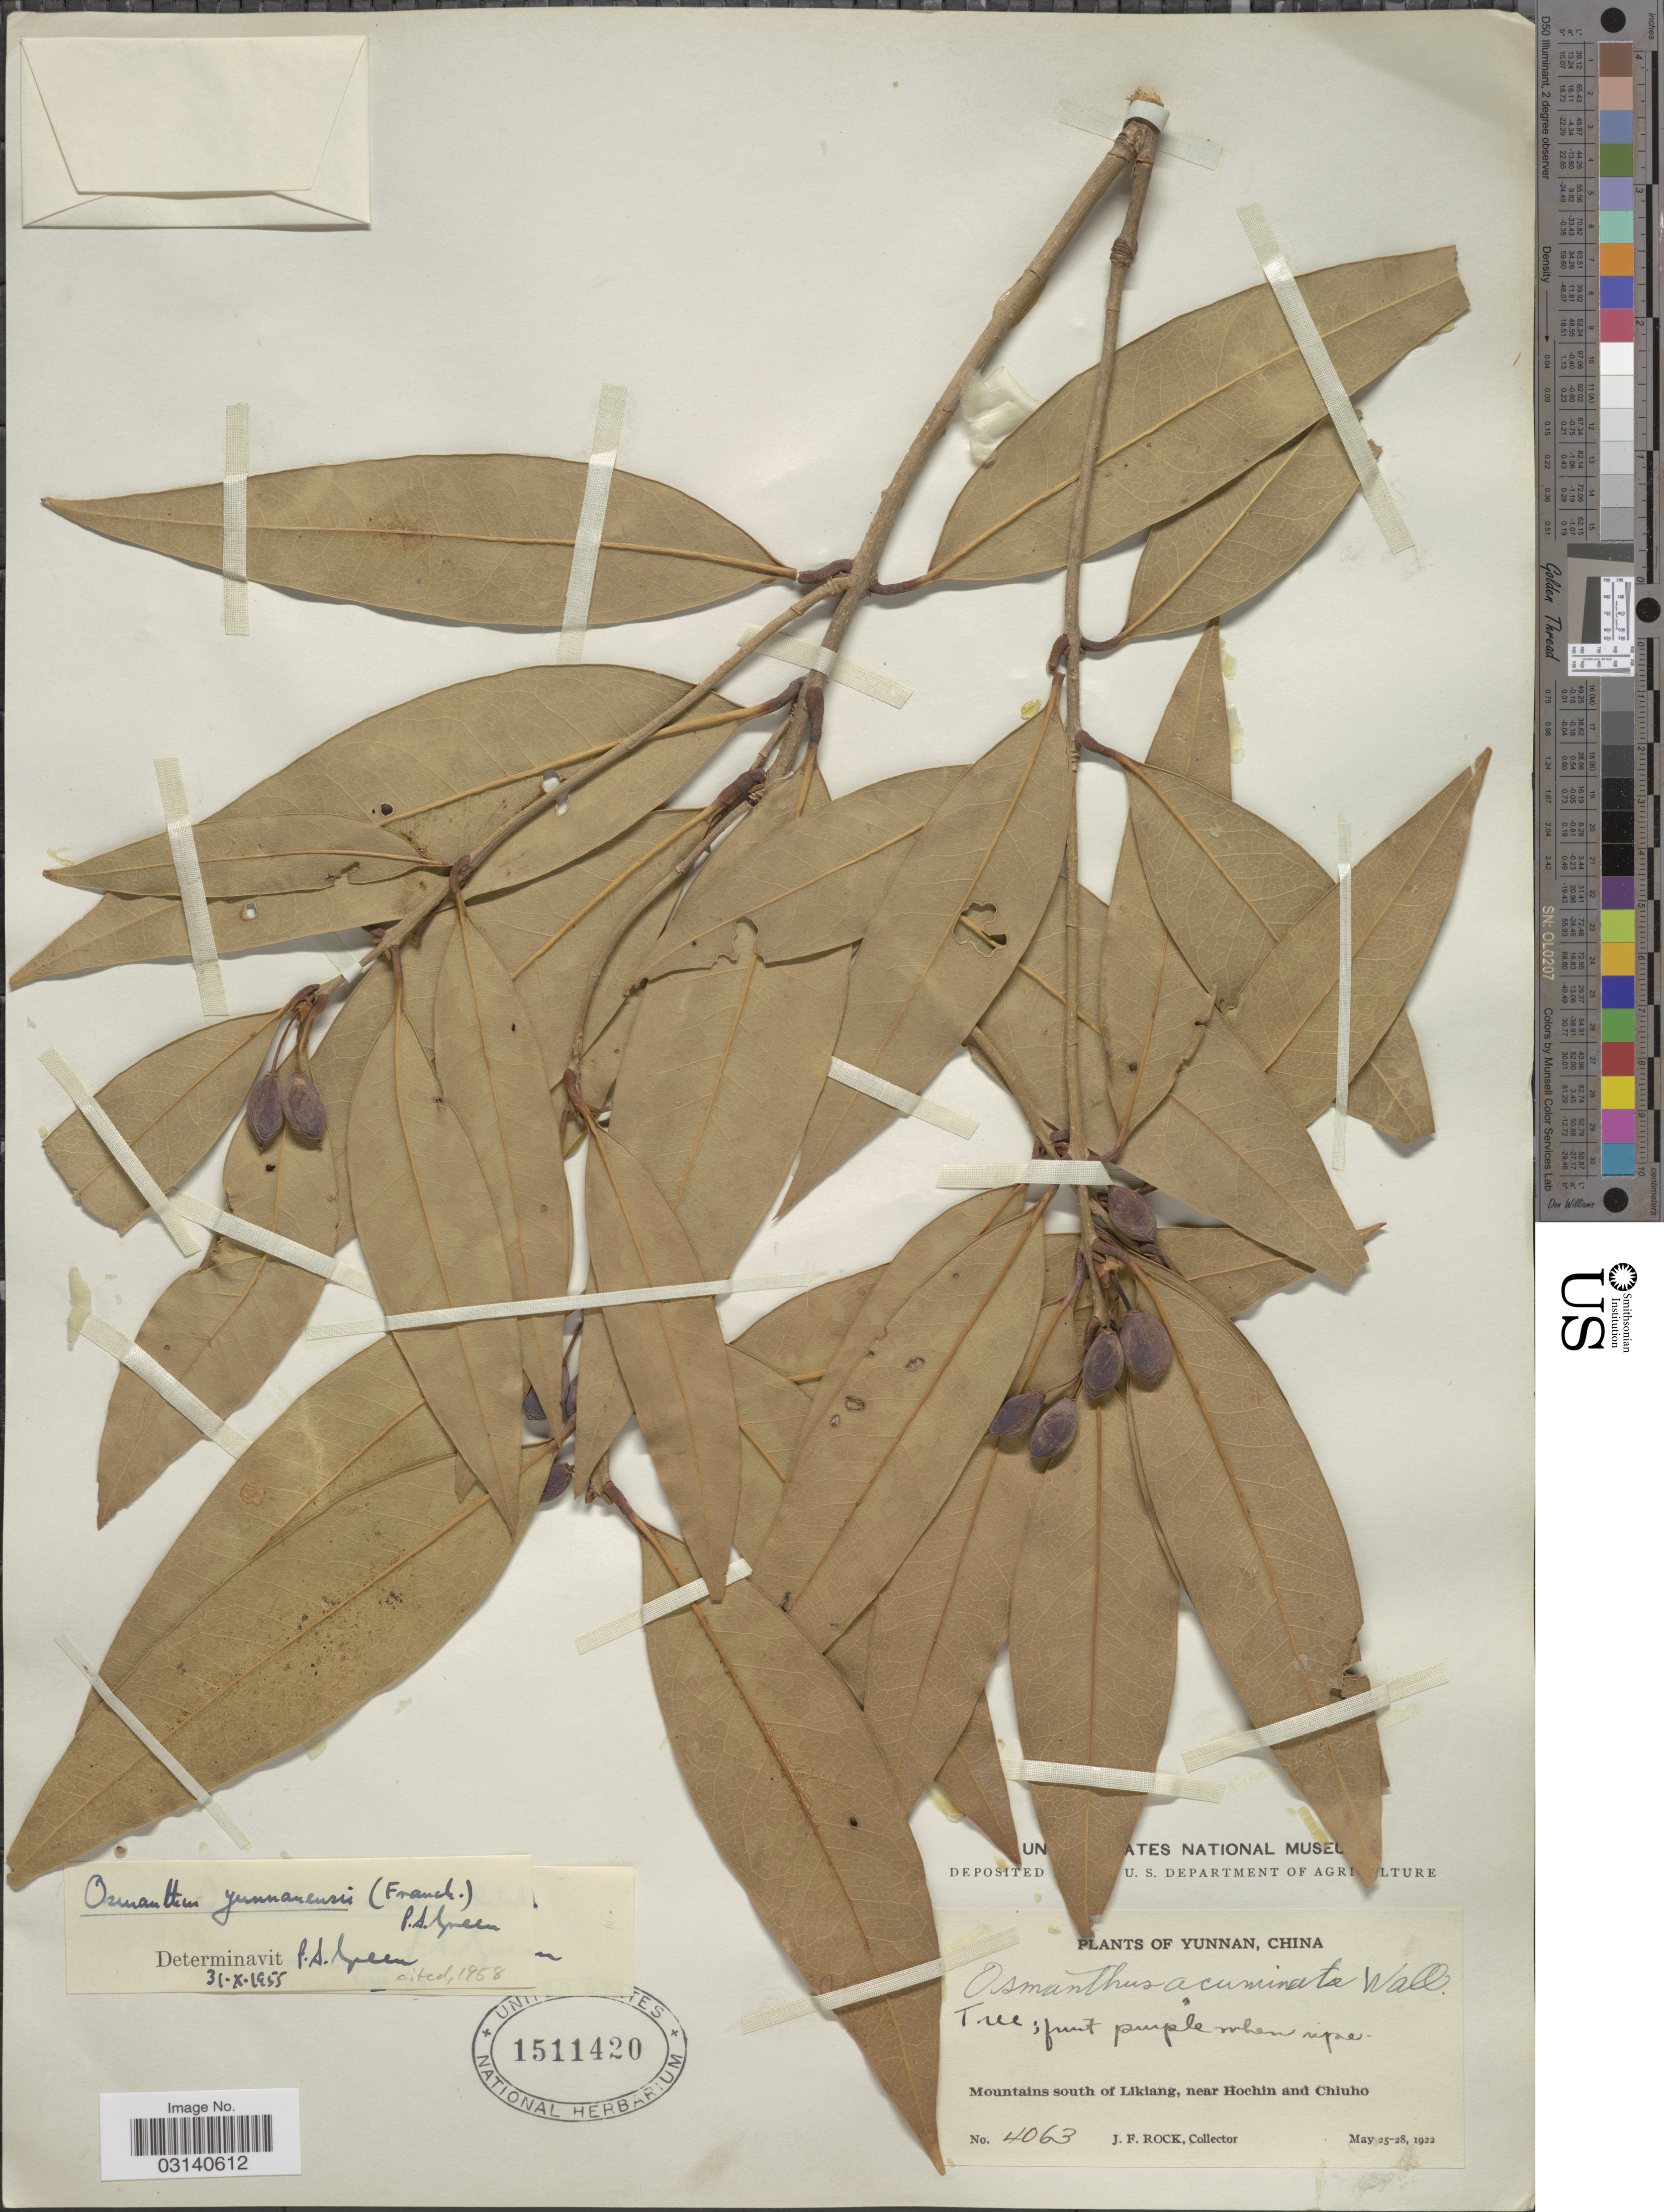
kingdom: Plantae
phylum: Tracheophyta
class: Magnoliopsida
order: Lamiales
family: Oleaceae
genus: Osmanthus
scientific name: Osmanthus yunnanensis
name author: (Franch.) P.S. Green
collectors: J. Rock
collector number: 4063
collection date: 1922-05-25/1922-05-28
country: China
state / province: Yunnan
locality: Mountains south of Likiang, near Hochin and Chiuho.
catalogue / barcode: US 1511420